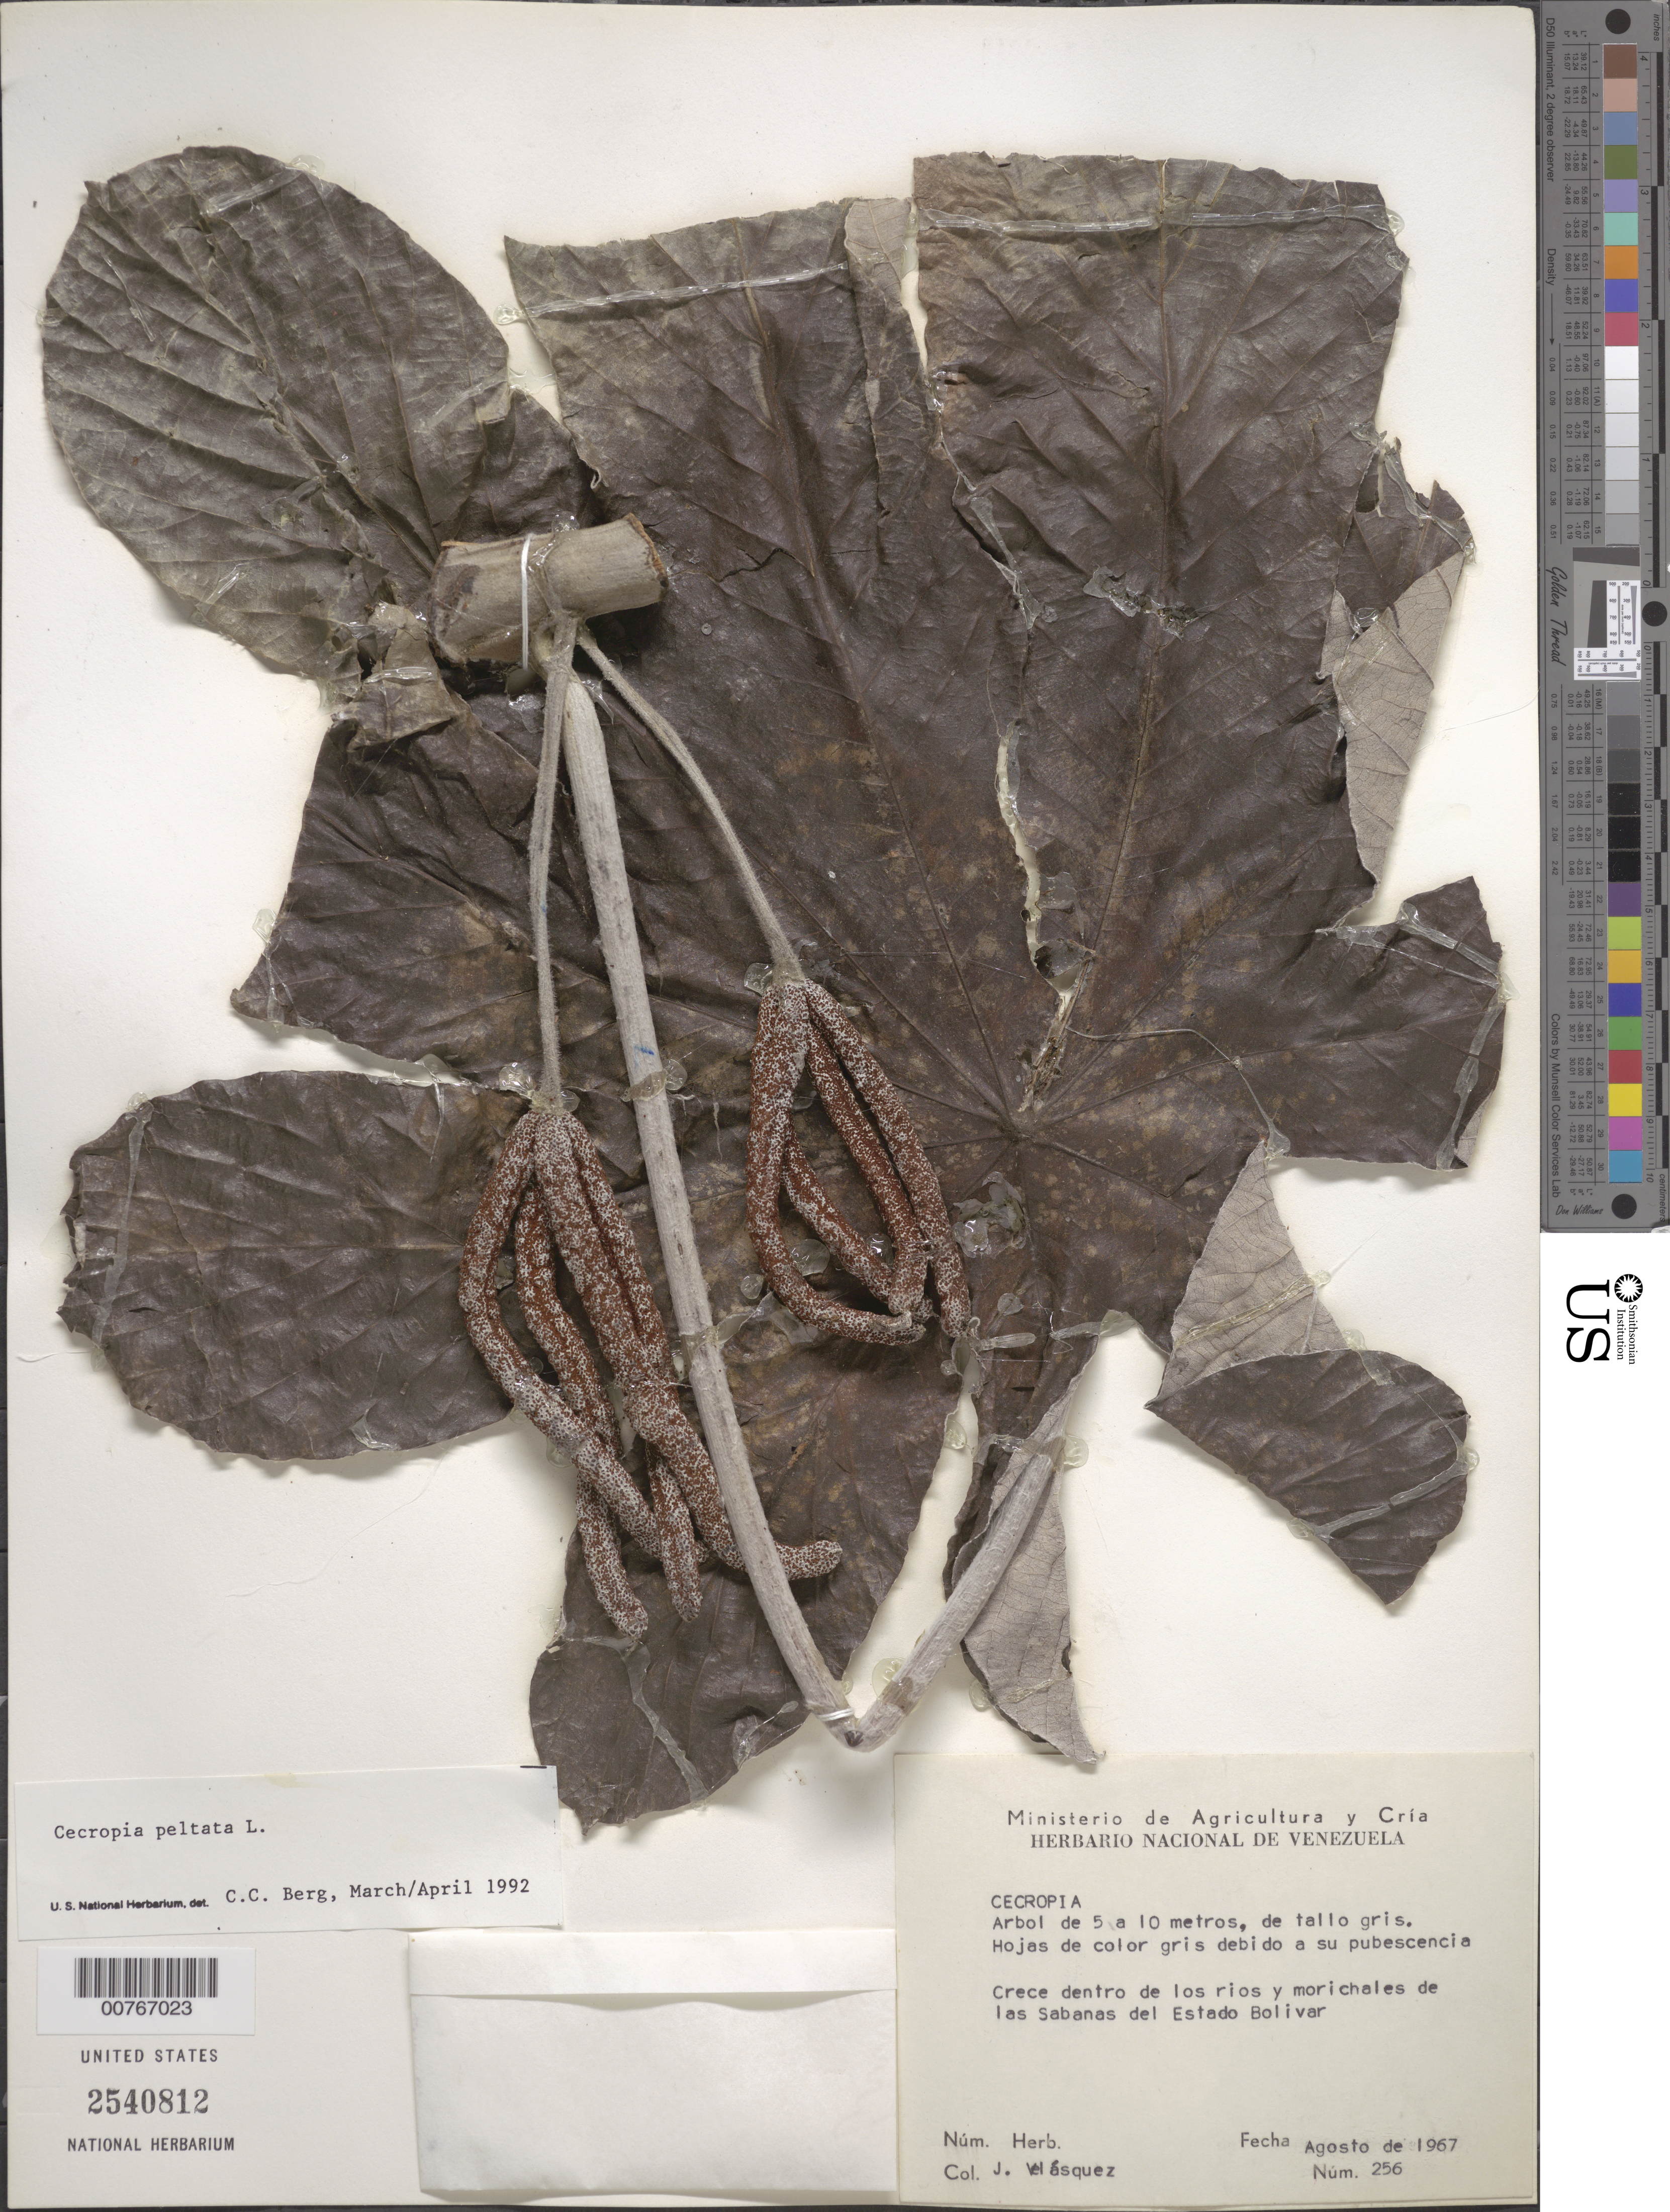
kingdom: Plantae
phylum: Tracheophyta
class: Magnoliopsida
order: Rosales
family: Urticaceae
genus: Cecropia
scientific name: Cecropia peltata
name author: L.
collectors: J. Velasquez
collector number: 256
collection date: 1967-08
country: Venezuela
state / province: Bolivar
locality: Crece dentro de los rios y morichales de las Sabanas del Estado Bolivar.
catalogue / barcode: US 2540812